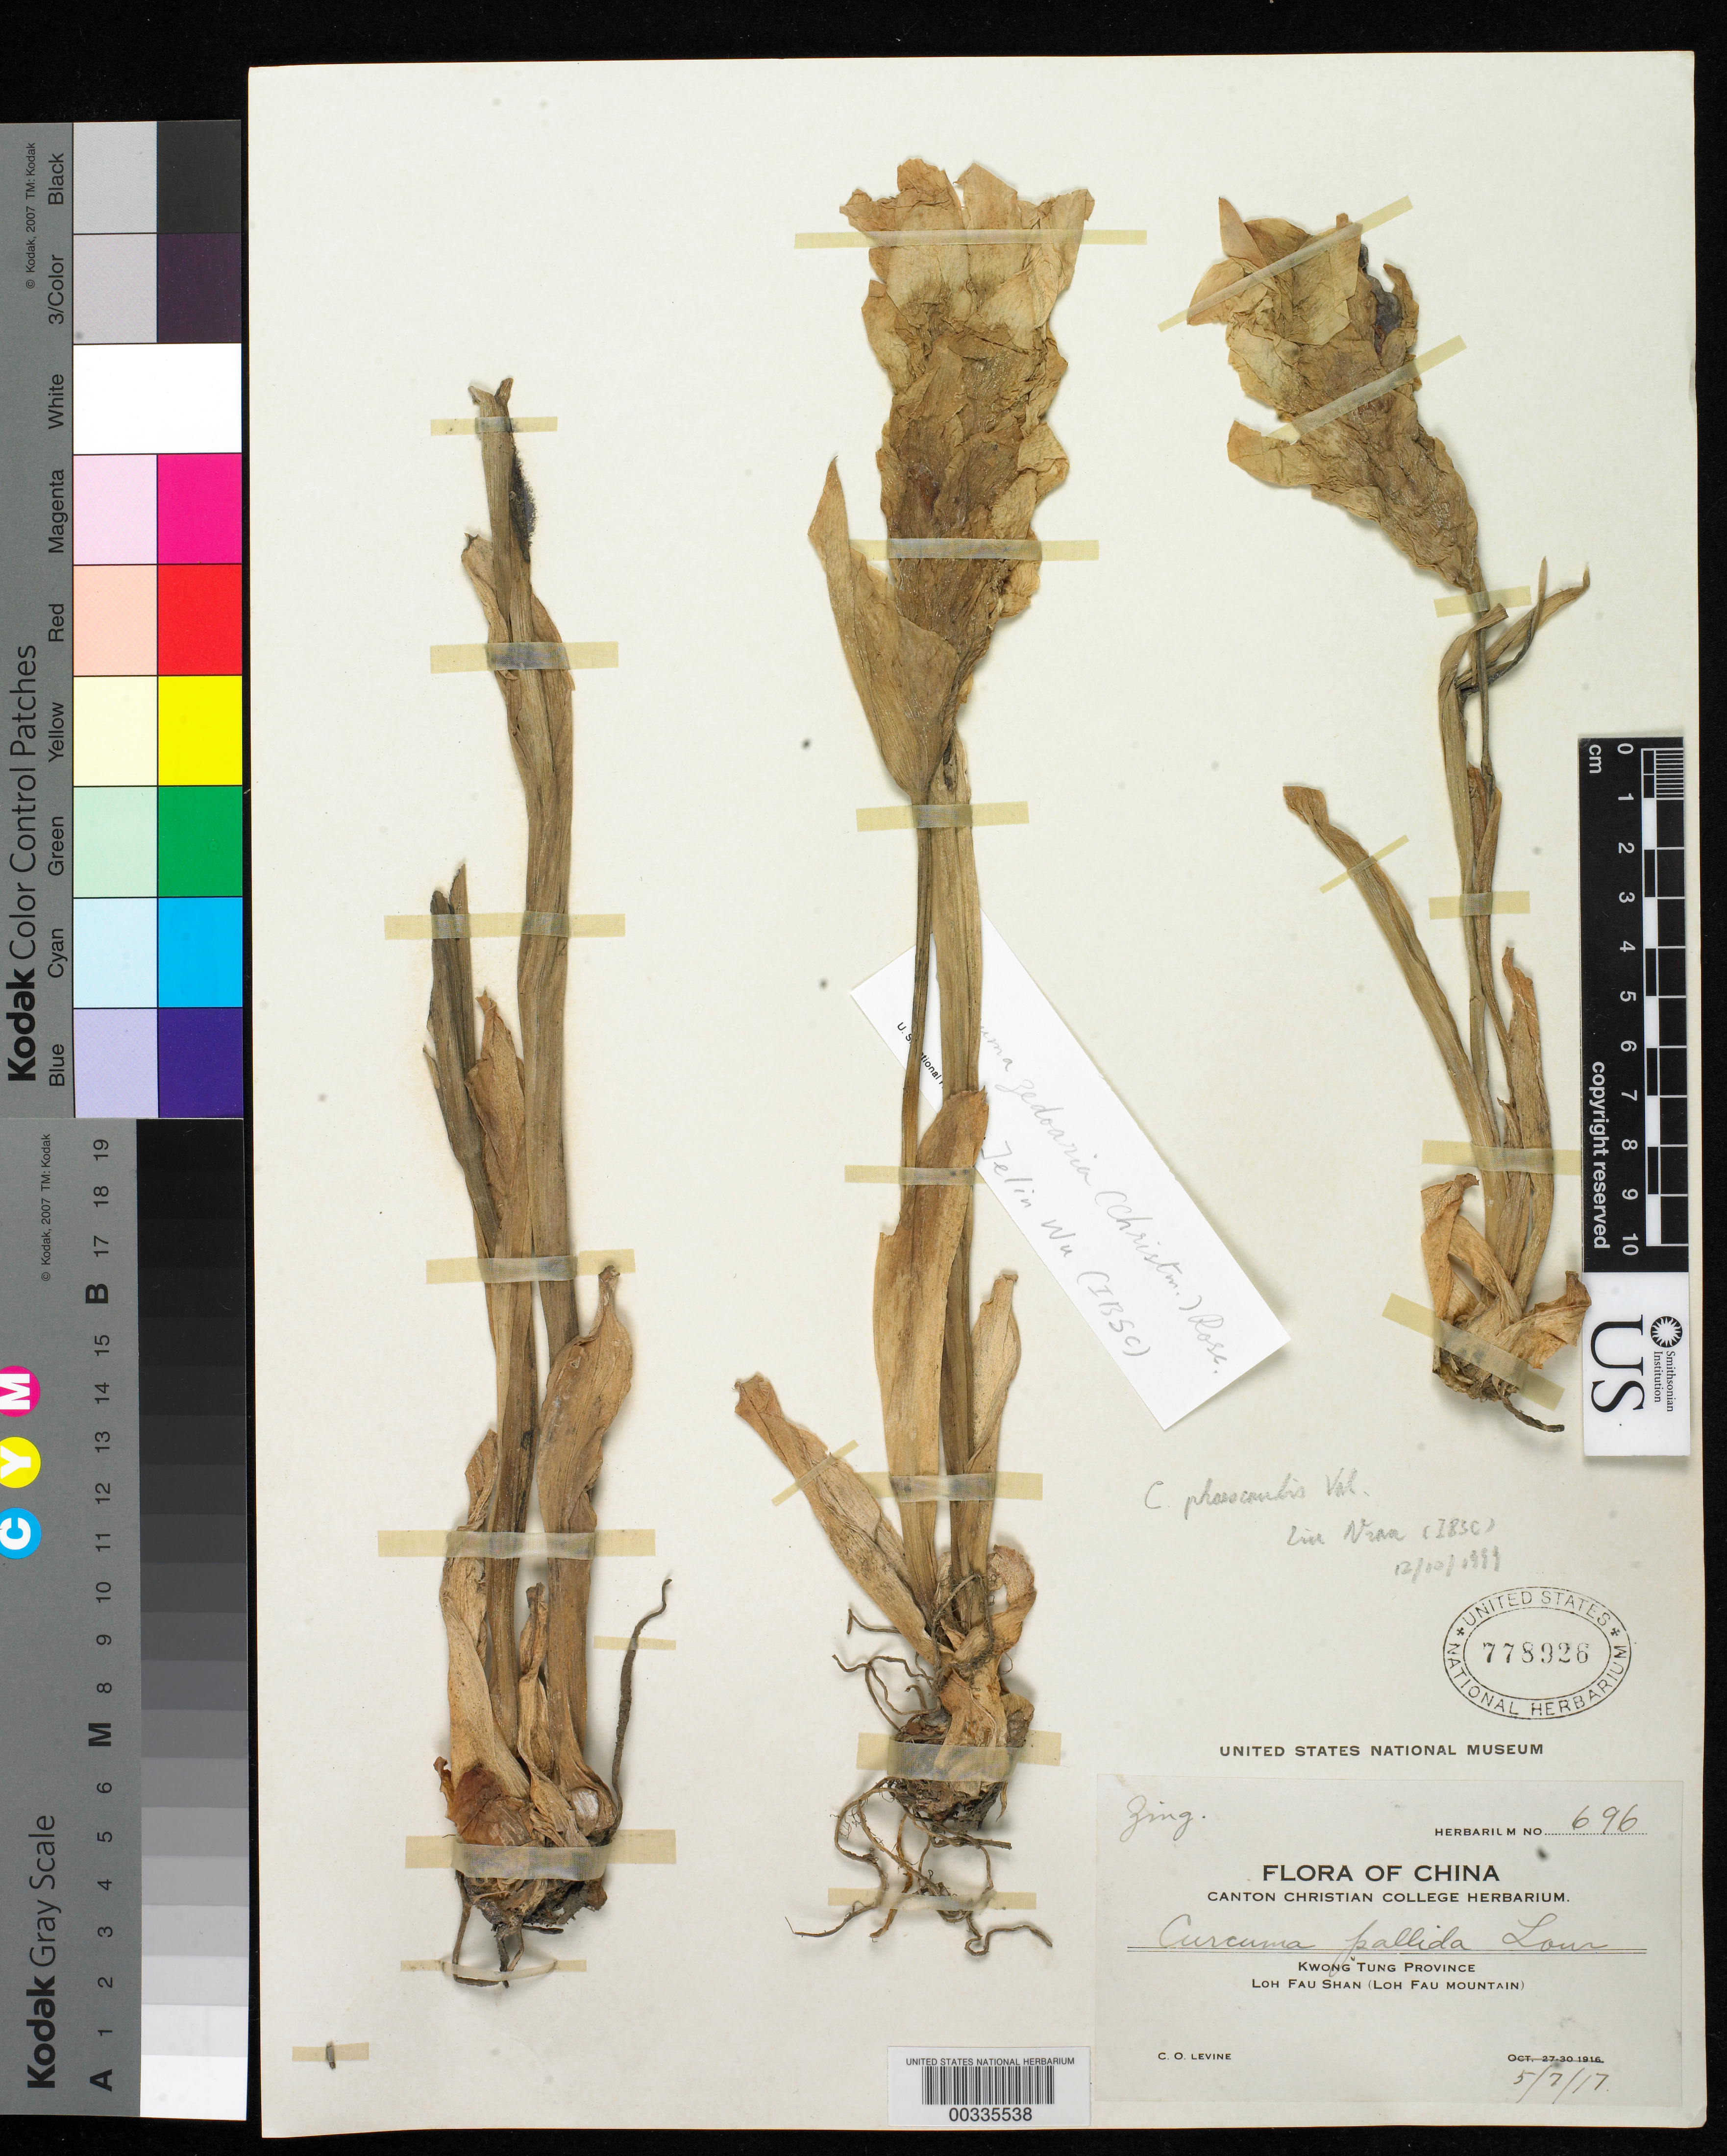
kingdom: Plantae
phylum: Tracheophyta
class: Liliopsida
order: Zingiberales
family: Zingiberaceae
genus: Curcuma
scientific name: Curcuma parviflora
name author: Wall.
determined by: Wu, Te-Ling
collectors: C. O. Levine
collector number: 696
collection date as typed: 07 May 1917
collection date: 1917-05-07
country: China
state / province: Guangdong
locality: Kwong Tung prov, Loh Fau Shan (Loh Fau Mountain)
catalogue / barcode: US 778926